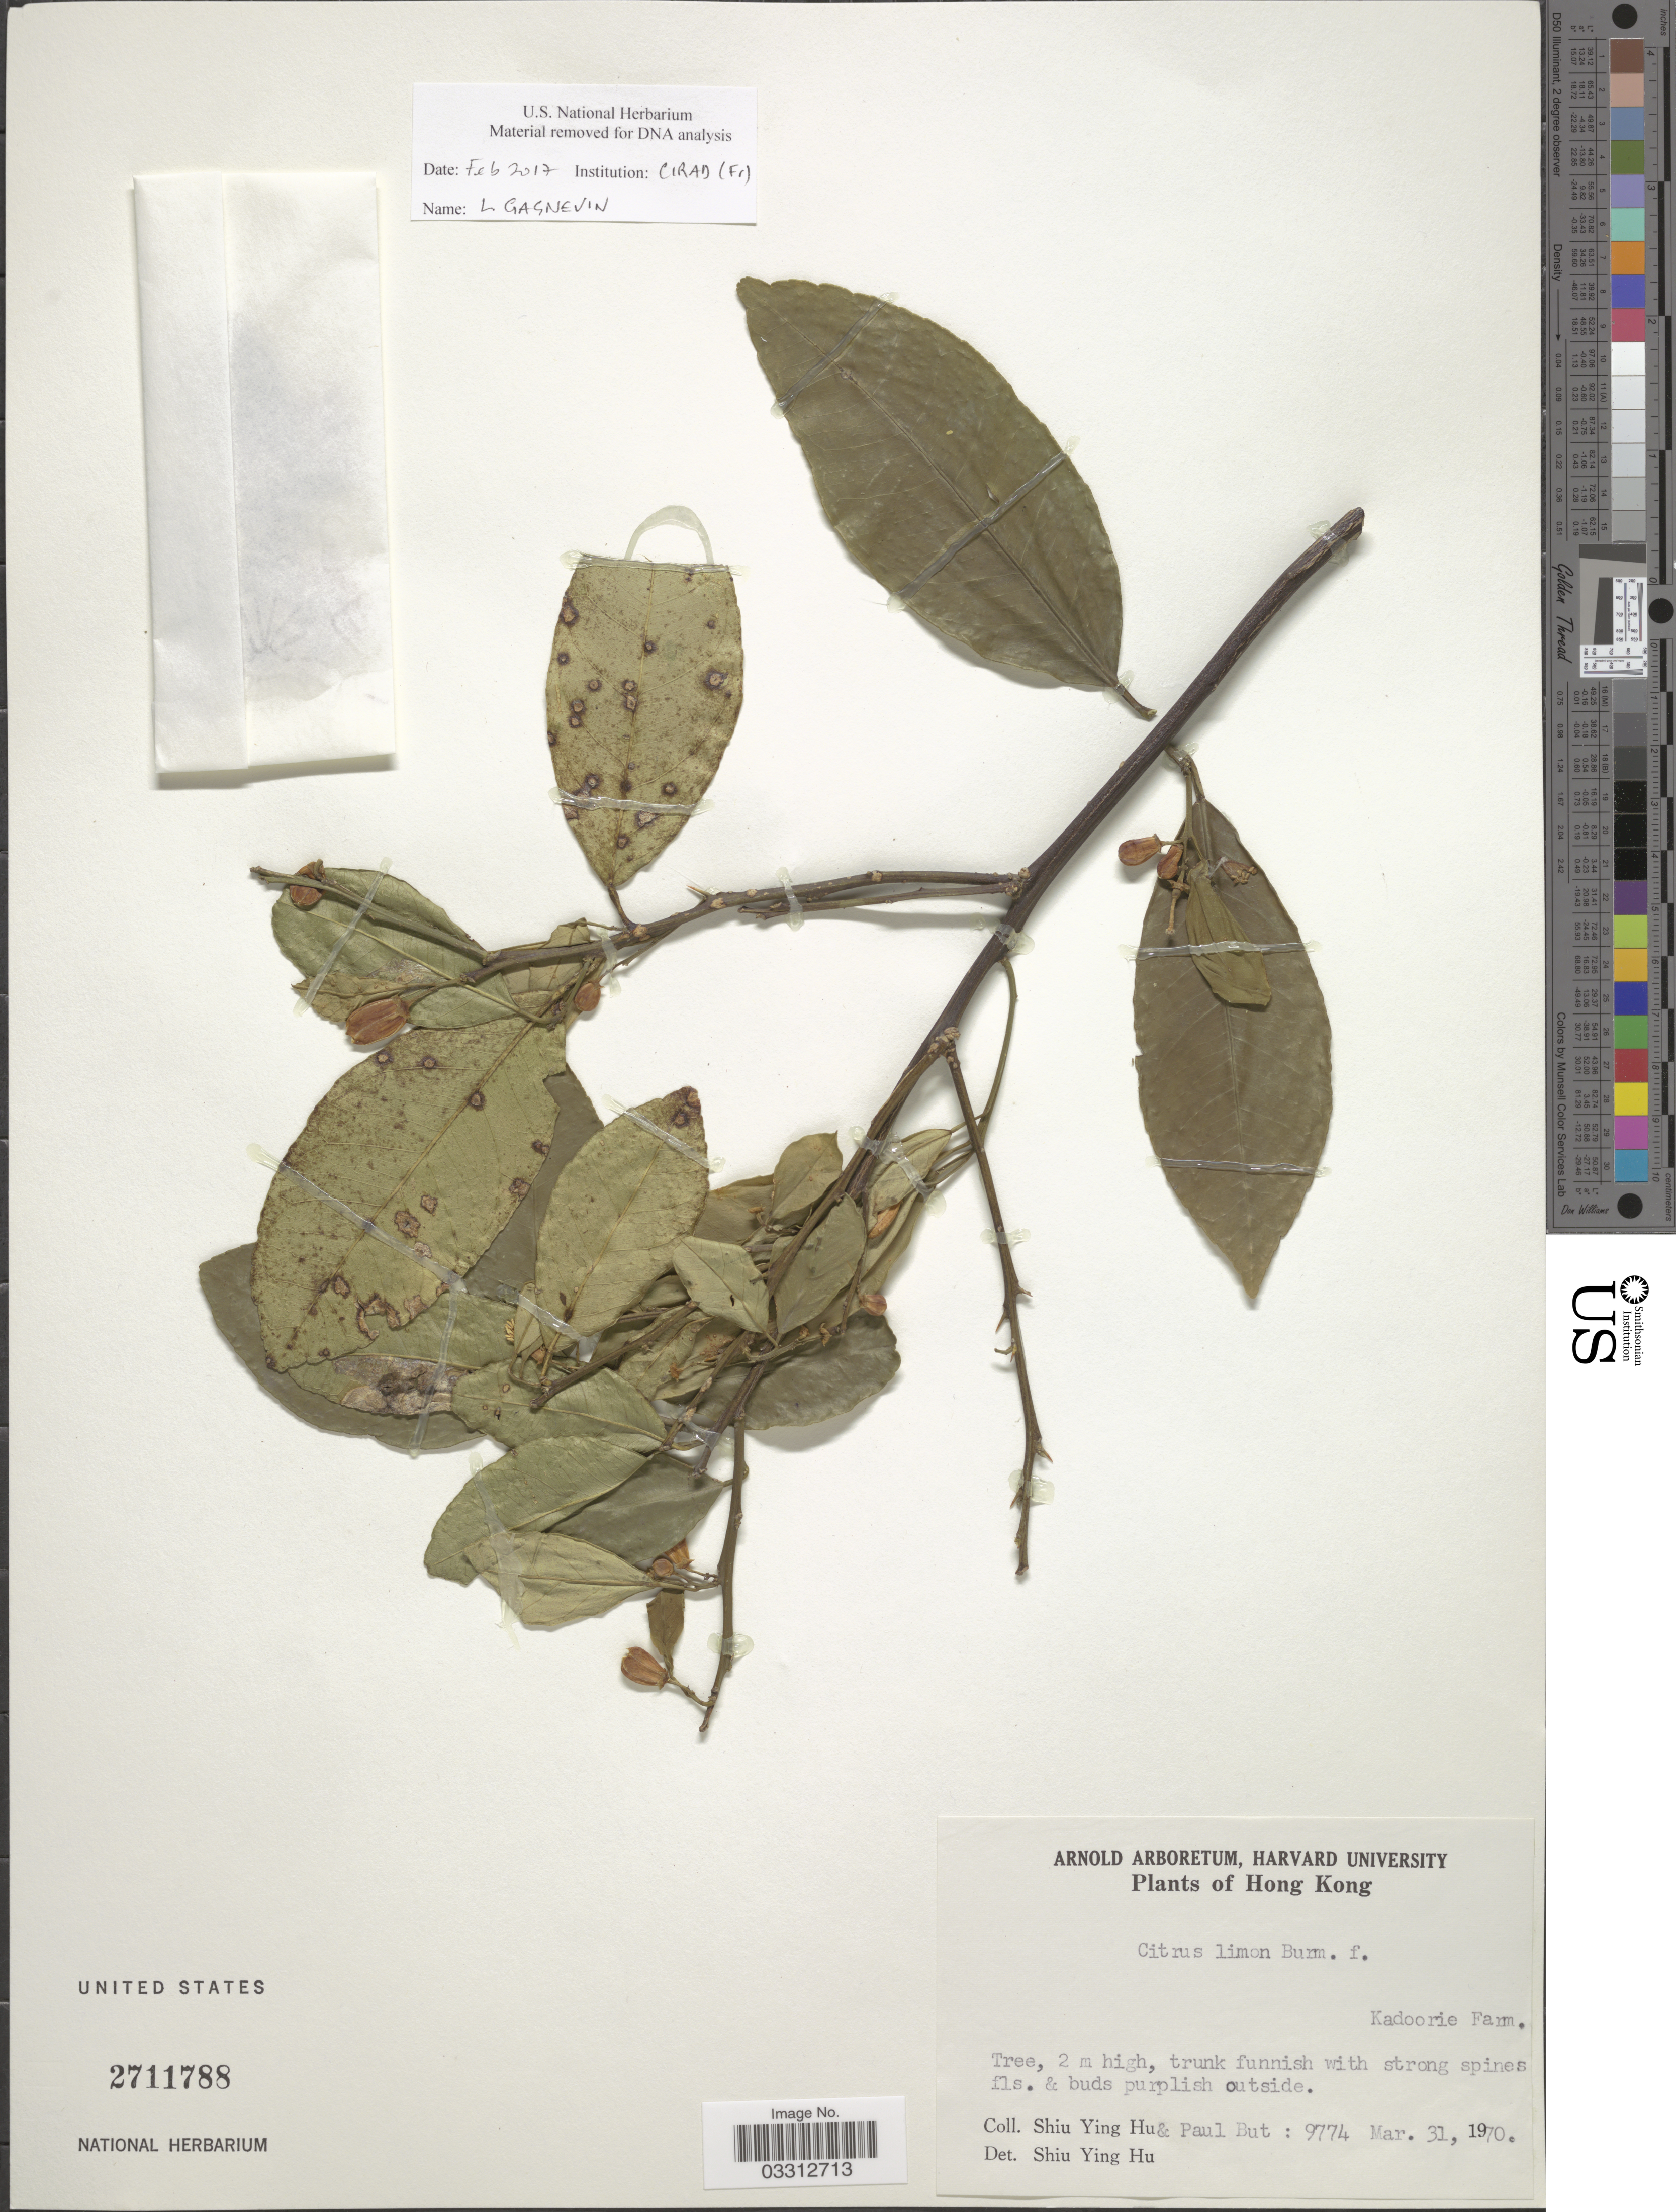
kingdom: Plantae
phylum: Tracheophyta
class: Magnoliopsida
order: Sapindales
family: Rutaceae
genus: Citrus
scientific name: Citrus x limon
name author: (L.) Osbeck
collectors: S. Y. Hu & P. But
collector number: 9774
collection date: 1970-03-31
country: China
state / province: Hong Kong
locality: Kadoorie Farm.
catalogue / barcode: US 2711788